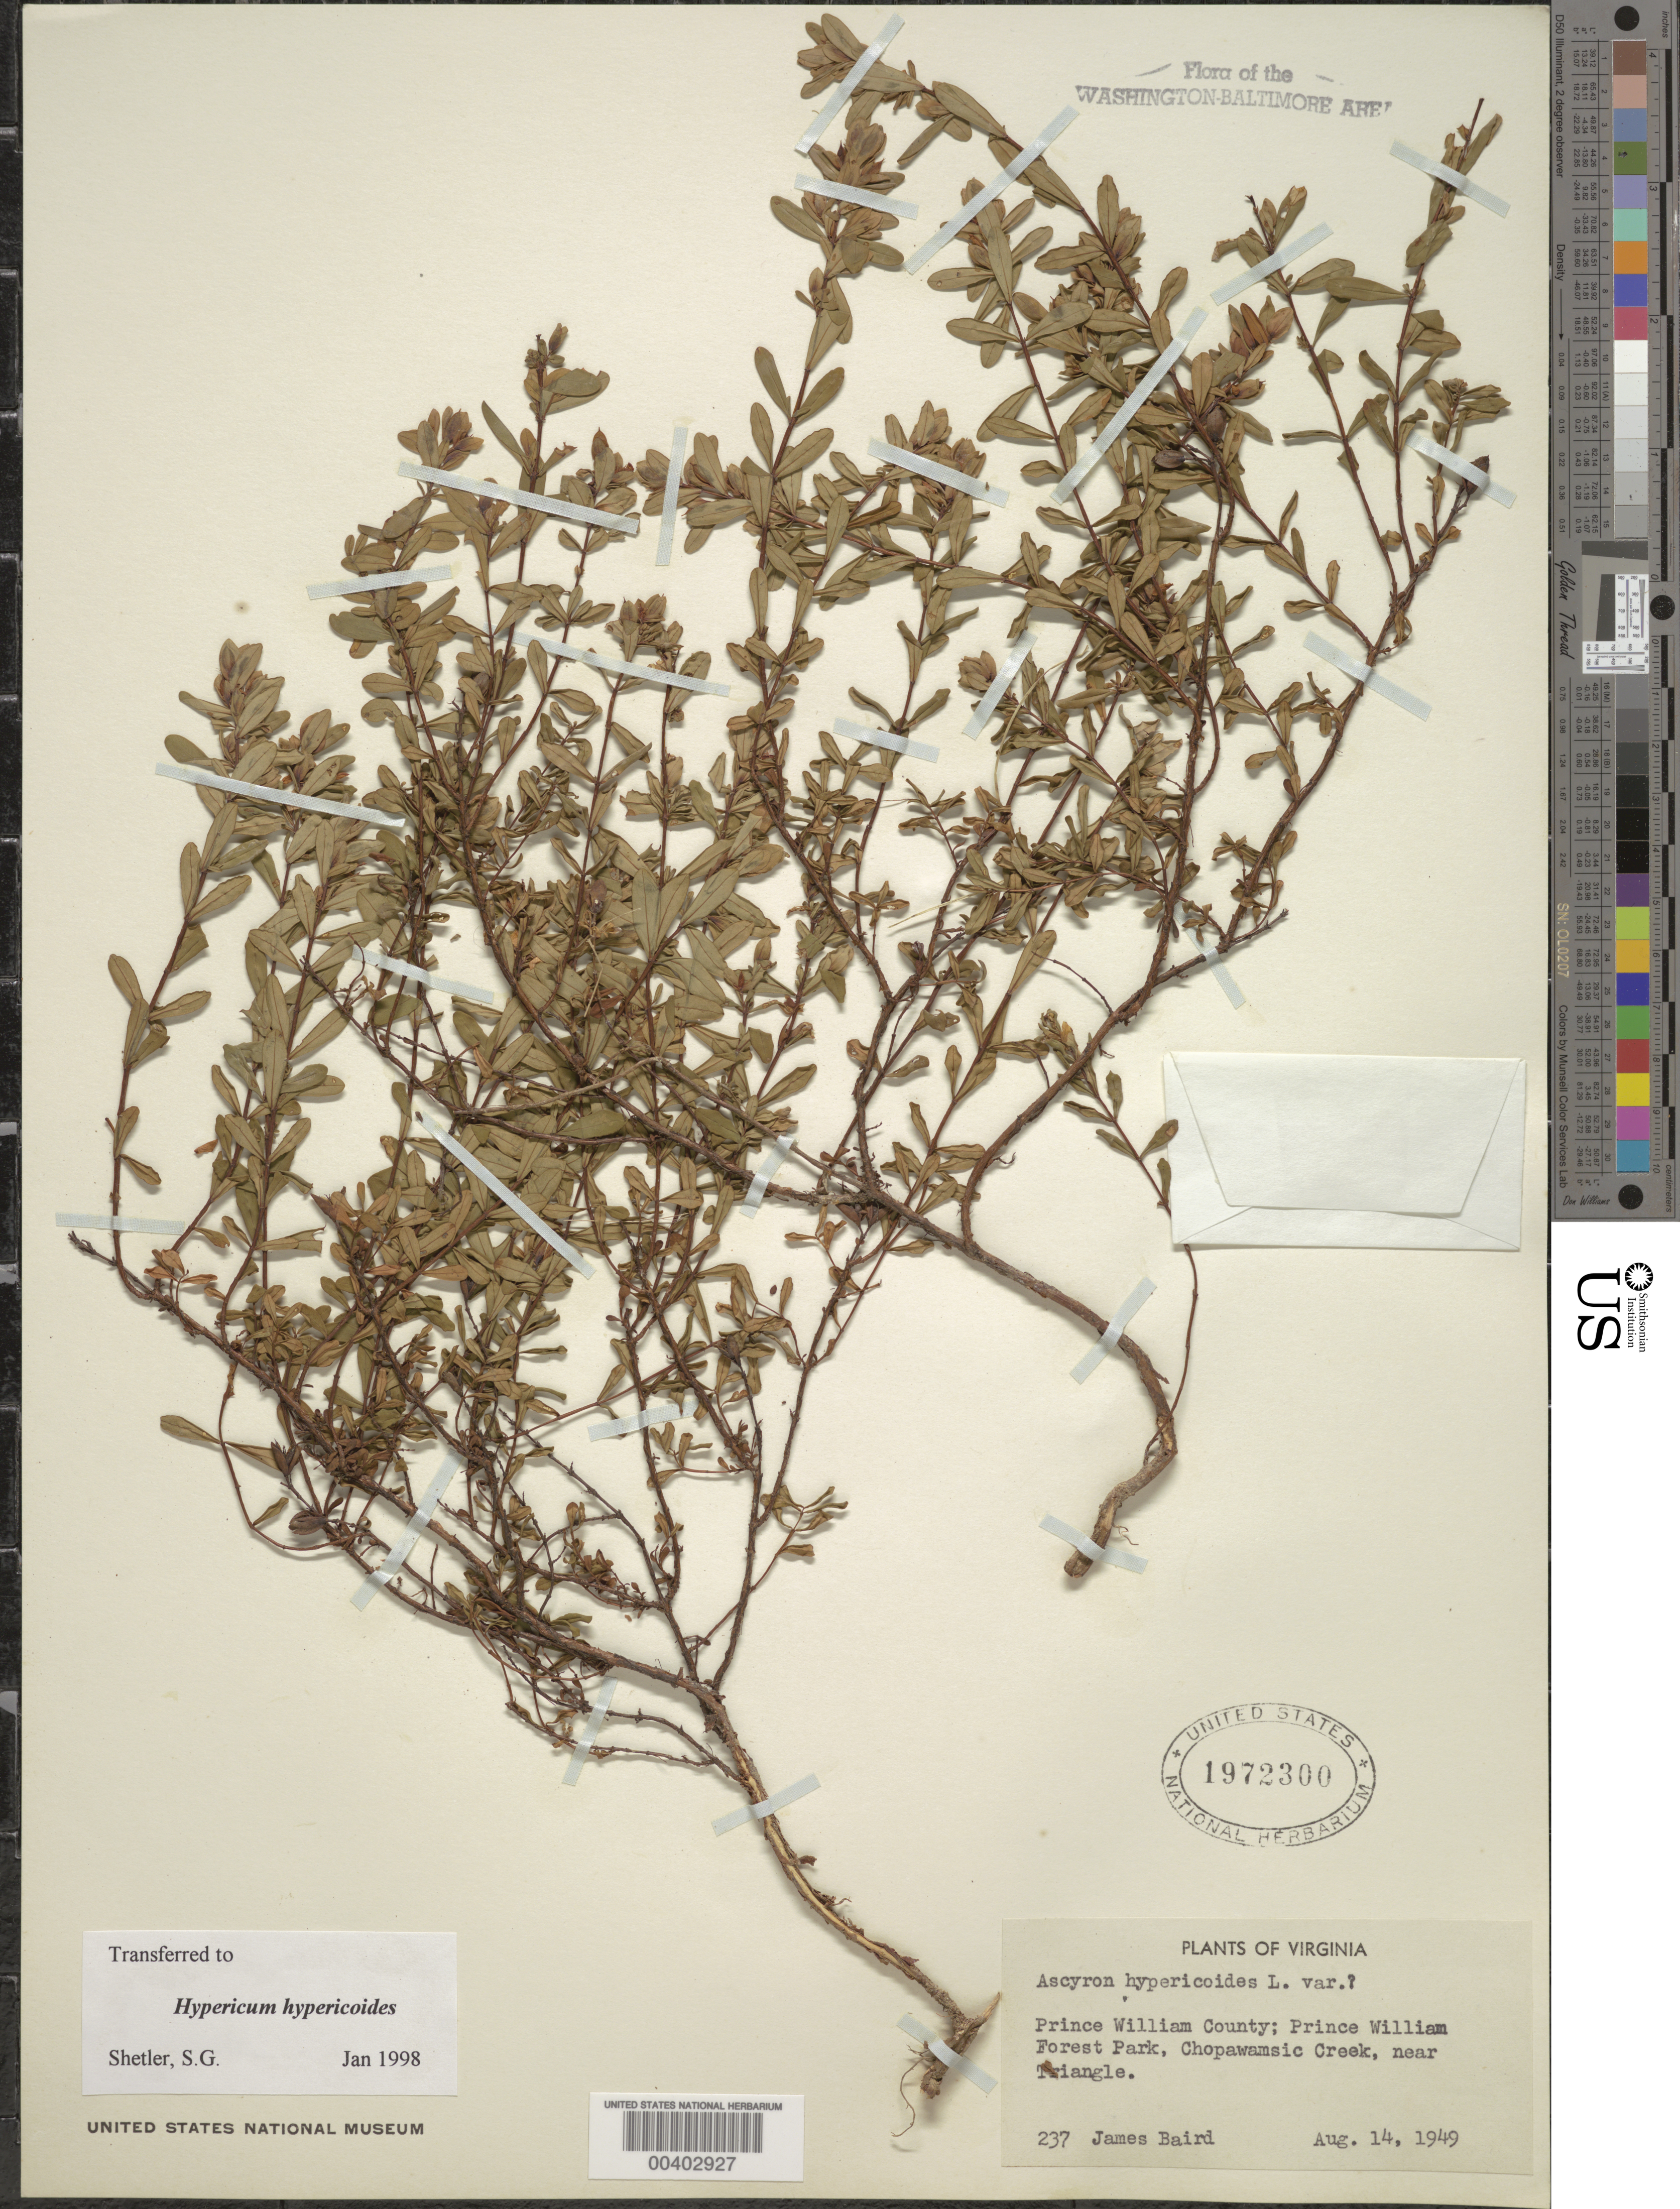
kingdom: Plantae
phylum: Tracheophyta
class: Magnoliopsida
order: Malpighiales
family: Hypericaceae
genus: Hypericum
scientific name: Hypericum hypericoides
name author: (L.) Crantz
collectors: J. Baird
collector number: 237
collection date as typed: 14 Aug 1949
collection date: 1949-08-14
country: United States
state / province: Virginia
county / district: Prince William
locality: Chopawamsic Creek, Prince William Forest Park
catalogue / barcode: US 1972300